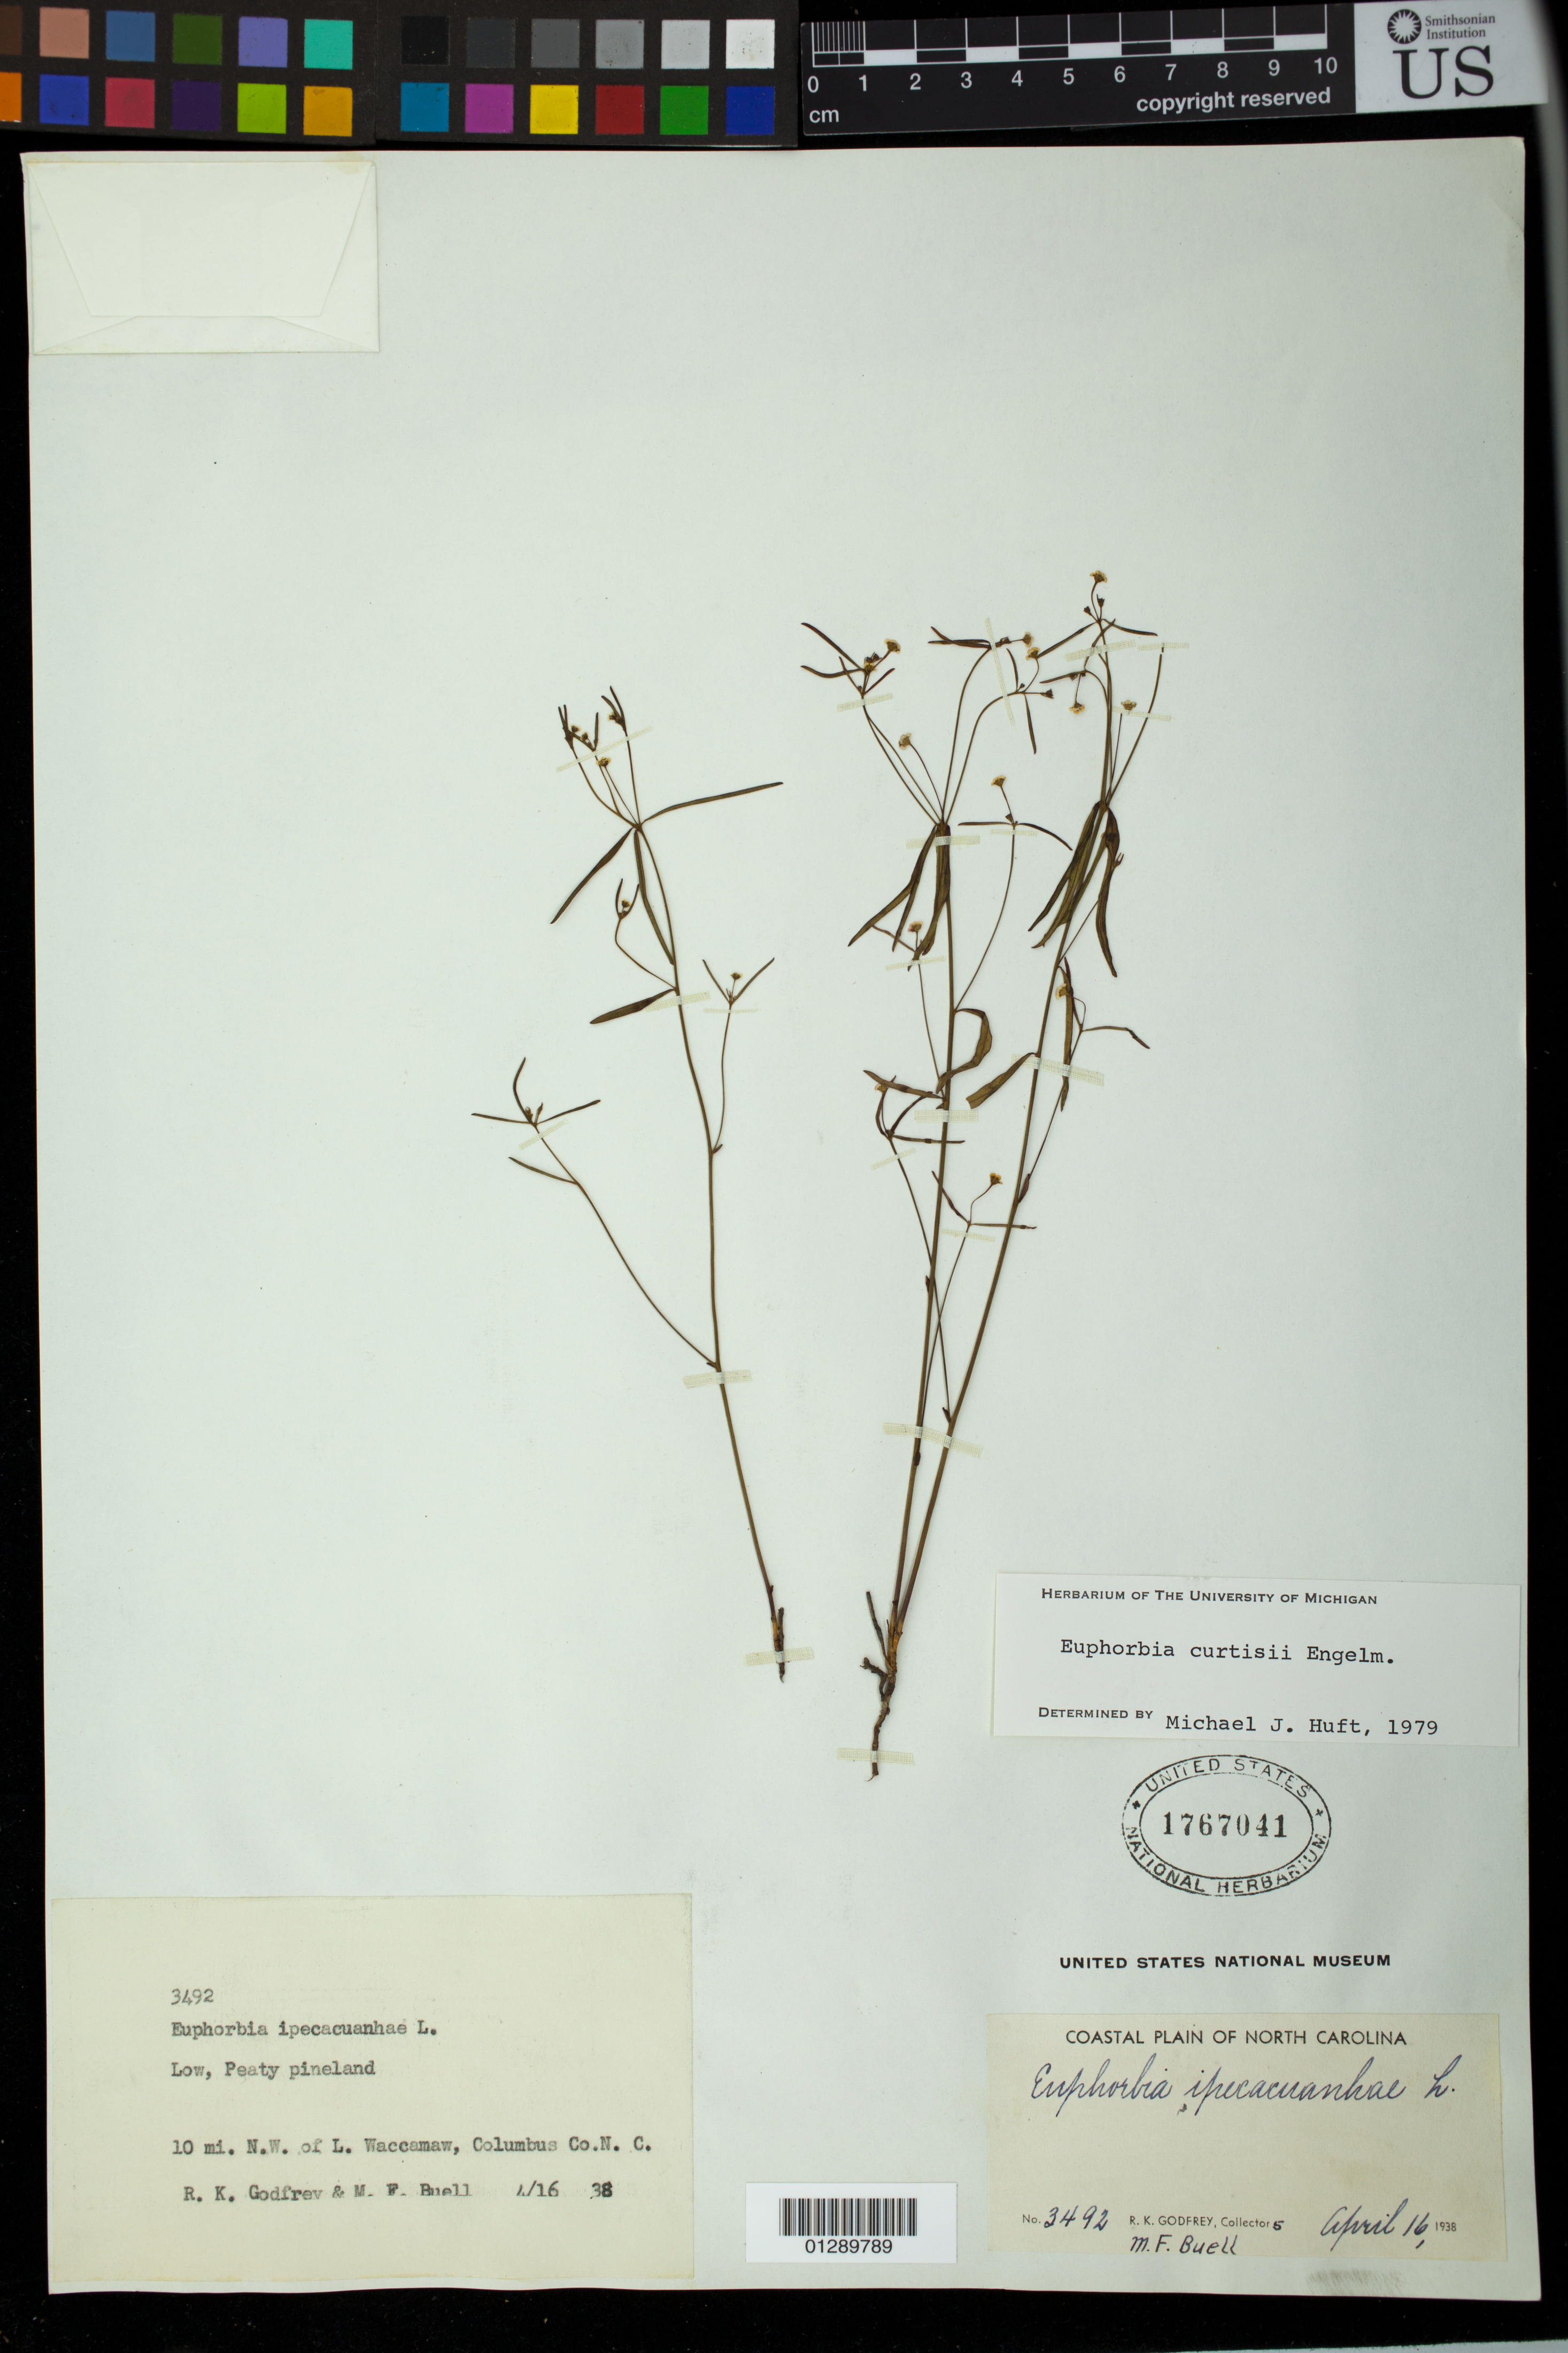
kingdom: Plantae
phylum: Tracheophyta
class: Magnoliopsida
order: Malpighiales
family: Euphorbiaceae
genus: Euphorbia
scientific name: Euphorbia curtisii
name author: Engelm.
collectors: M. Buell & R. K. Godfrey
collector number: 3492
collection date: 1936-04-16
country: United States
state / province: North Carolina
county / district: Columbus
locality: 10 mi. N.W. of L. Waccamaw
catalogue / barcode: US 1767041